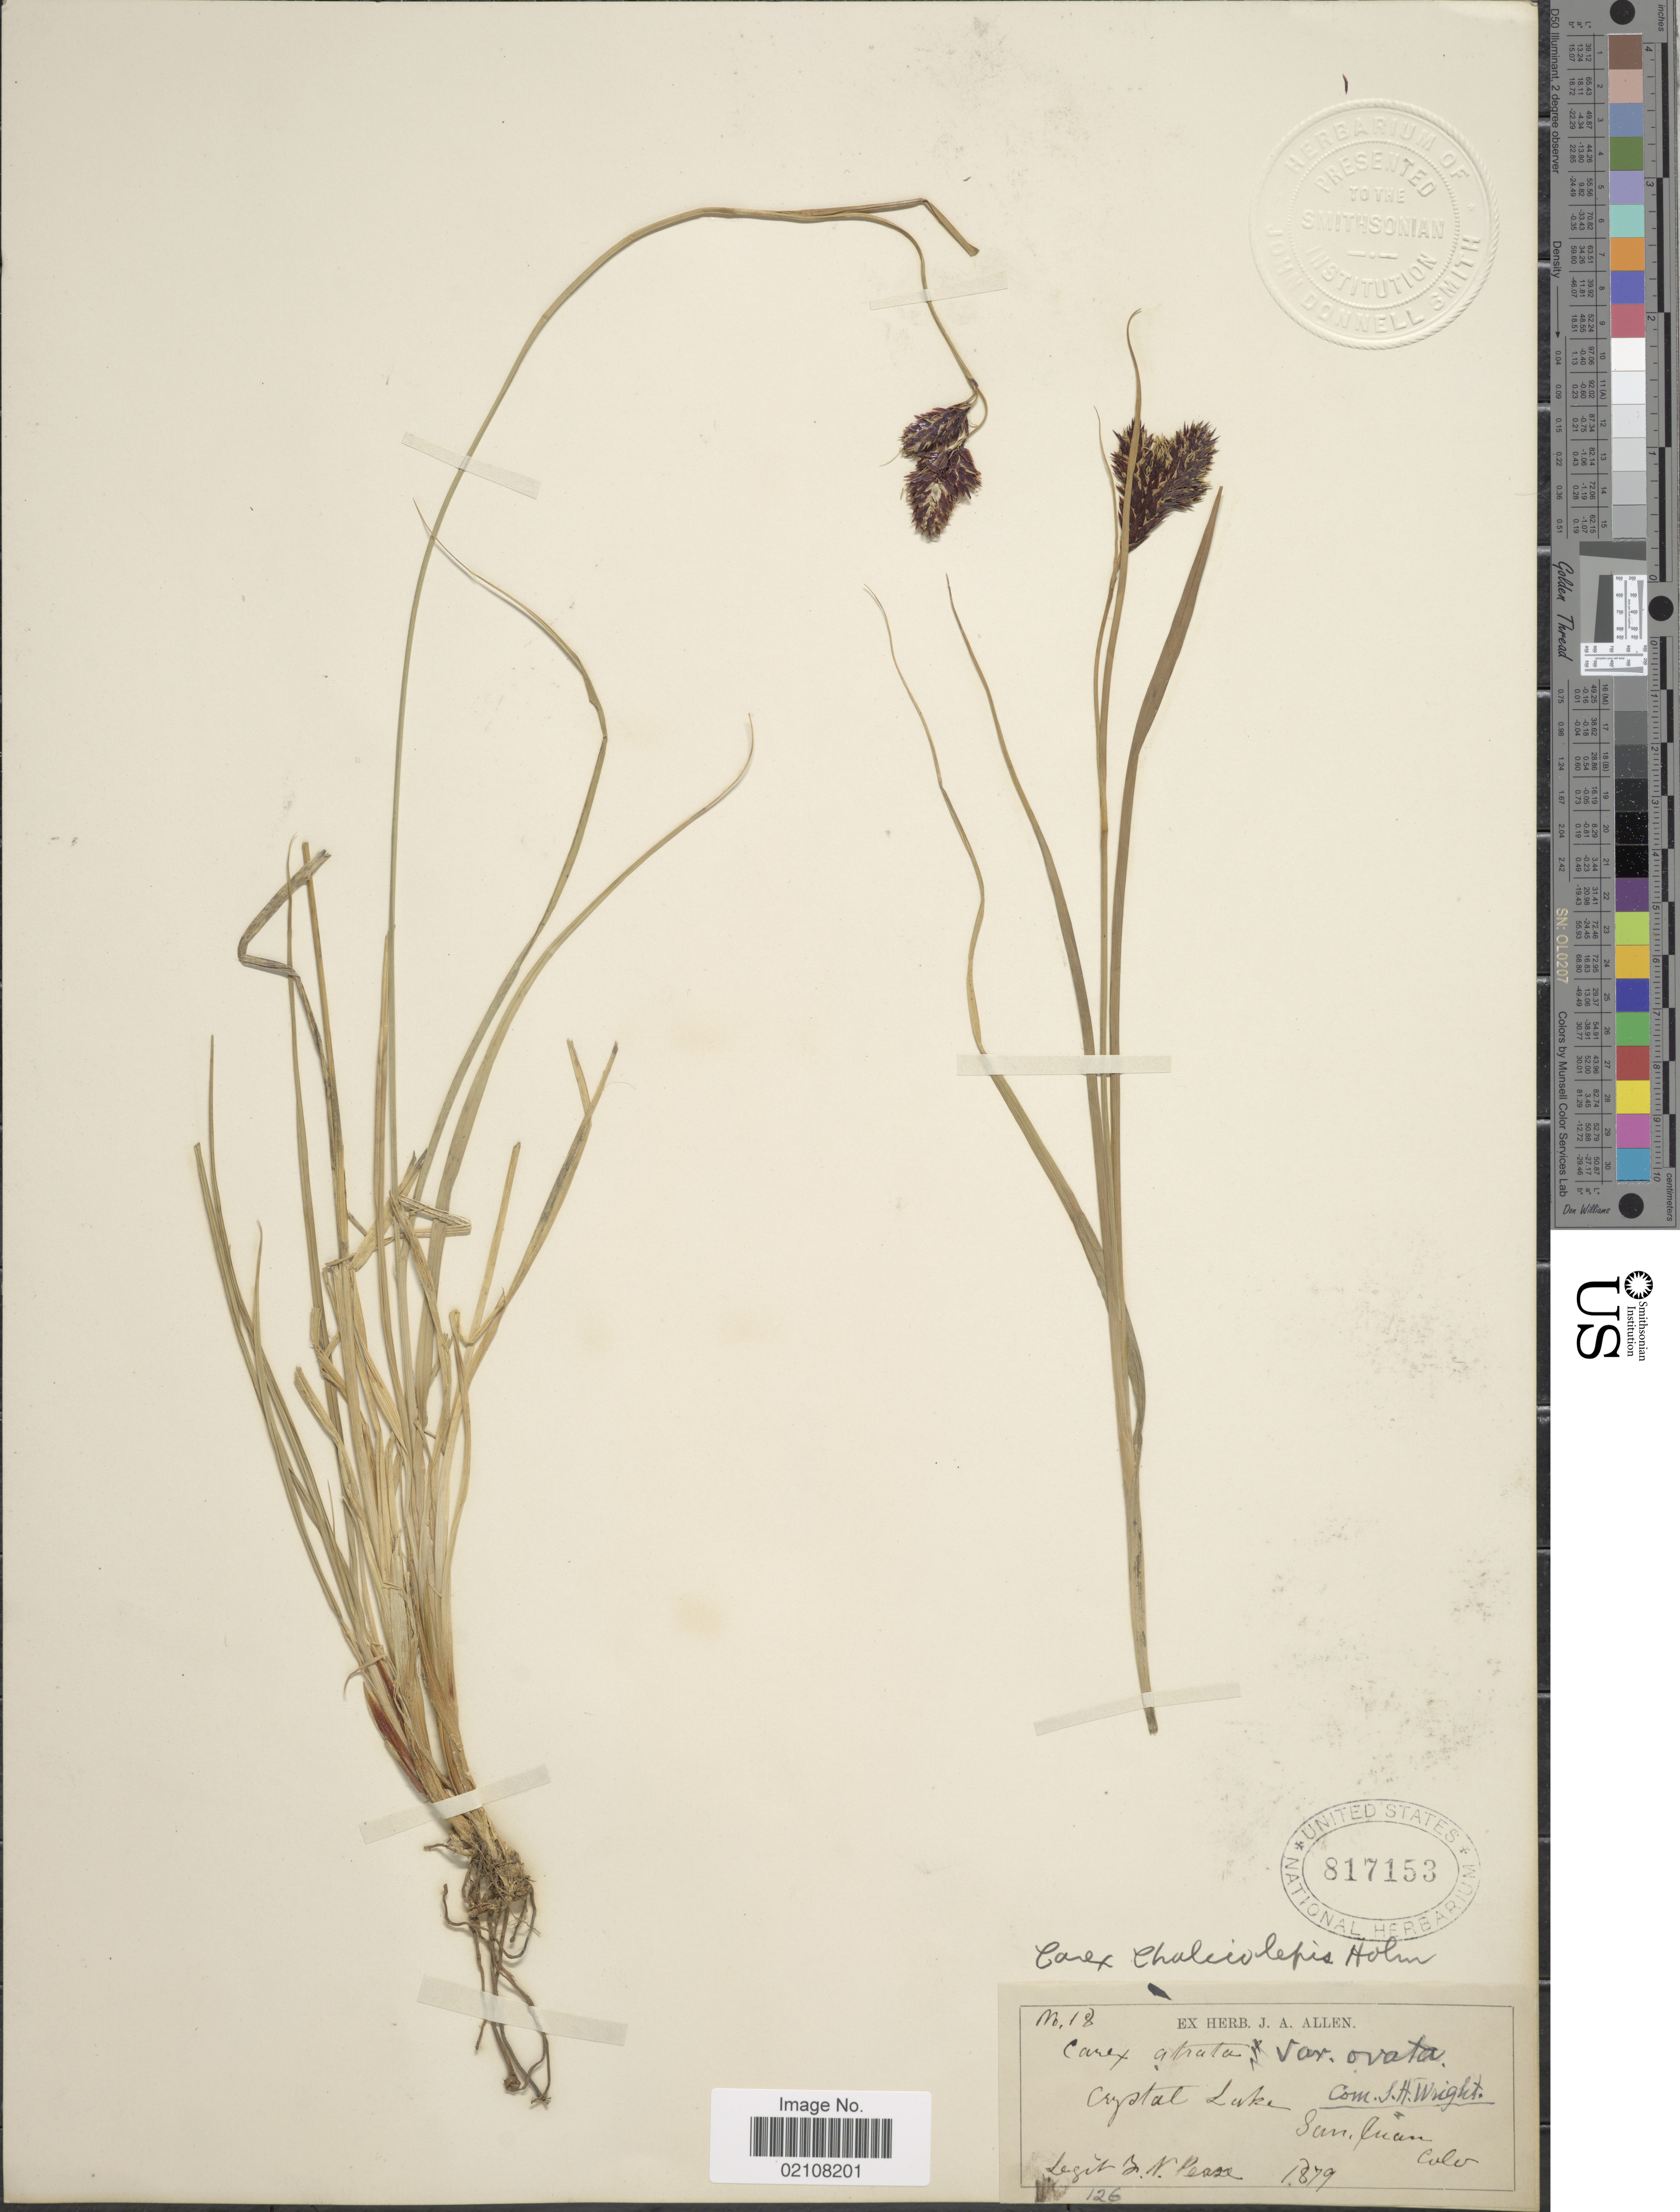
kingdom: Plantae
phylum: Tracheophyta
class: Liliopsida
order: Poales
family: Cyperaceae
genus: Carex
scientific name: Carex chalciolepis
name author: Holm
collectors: F. Pease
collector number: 18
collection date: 1879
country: United States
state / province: Colorado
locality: Crystal Lake, San Luan, Colo.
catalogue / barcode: US 817153